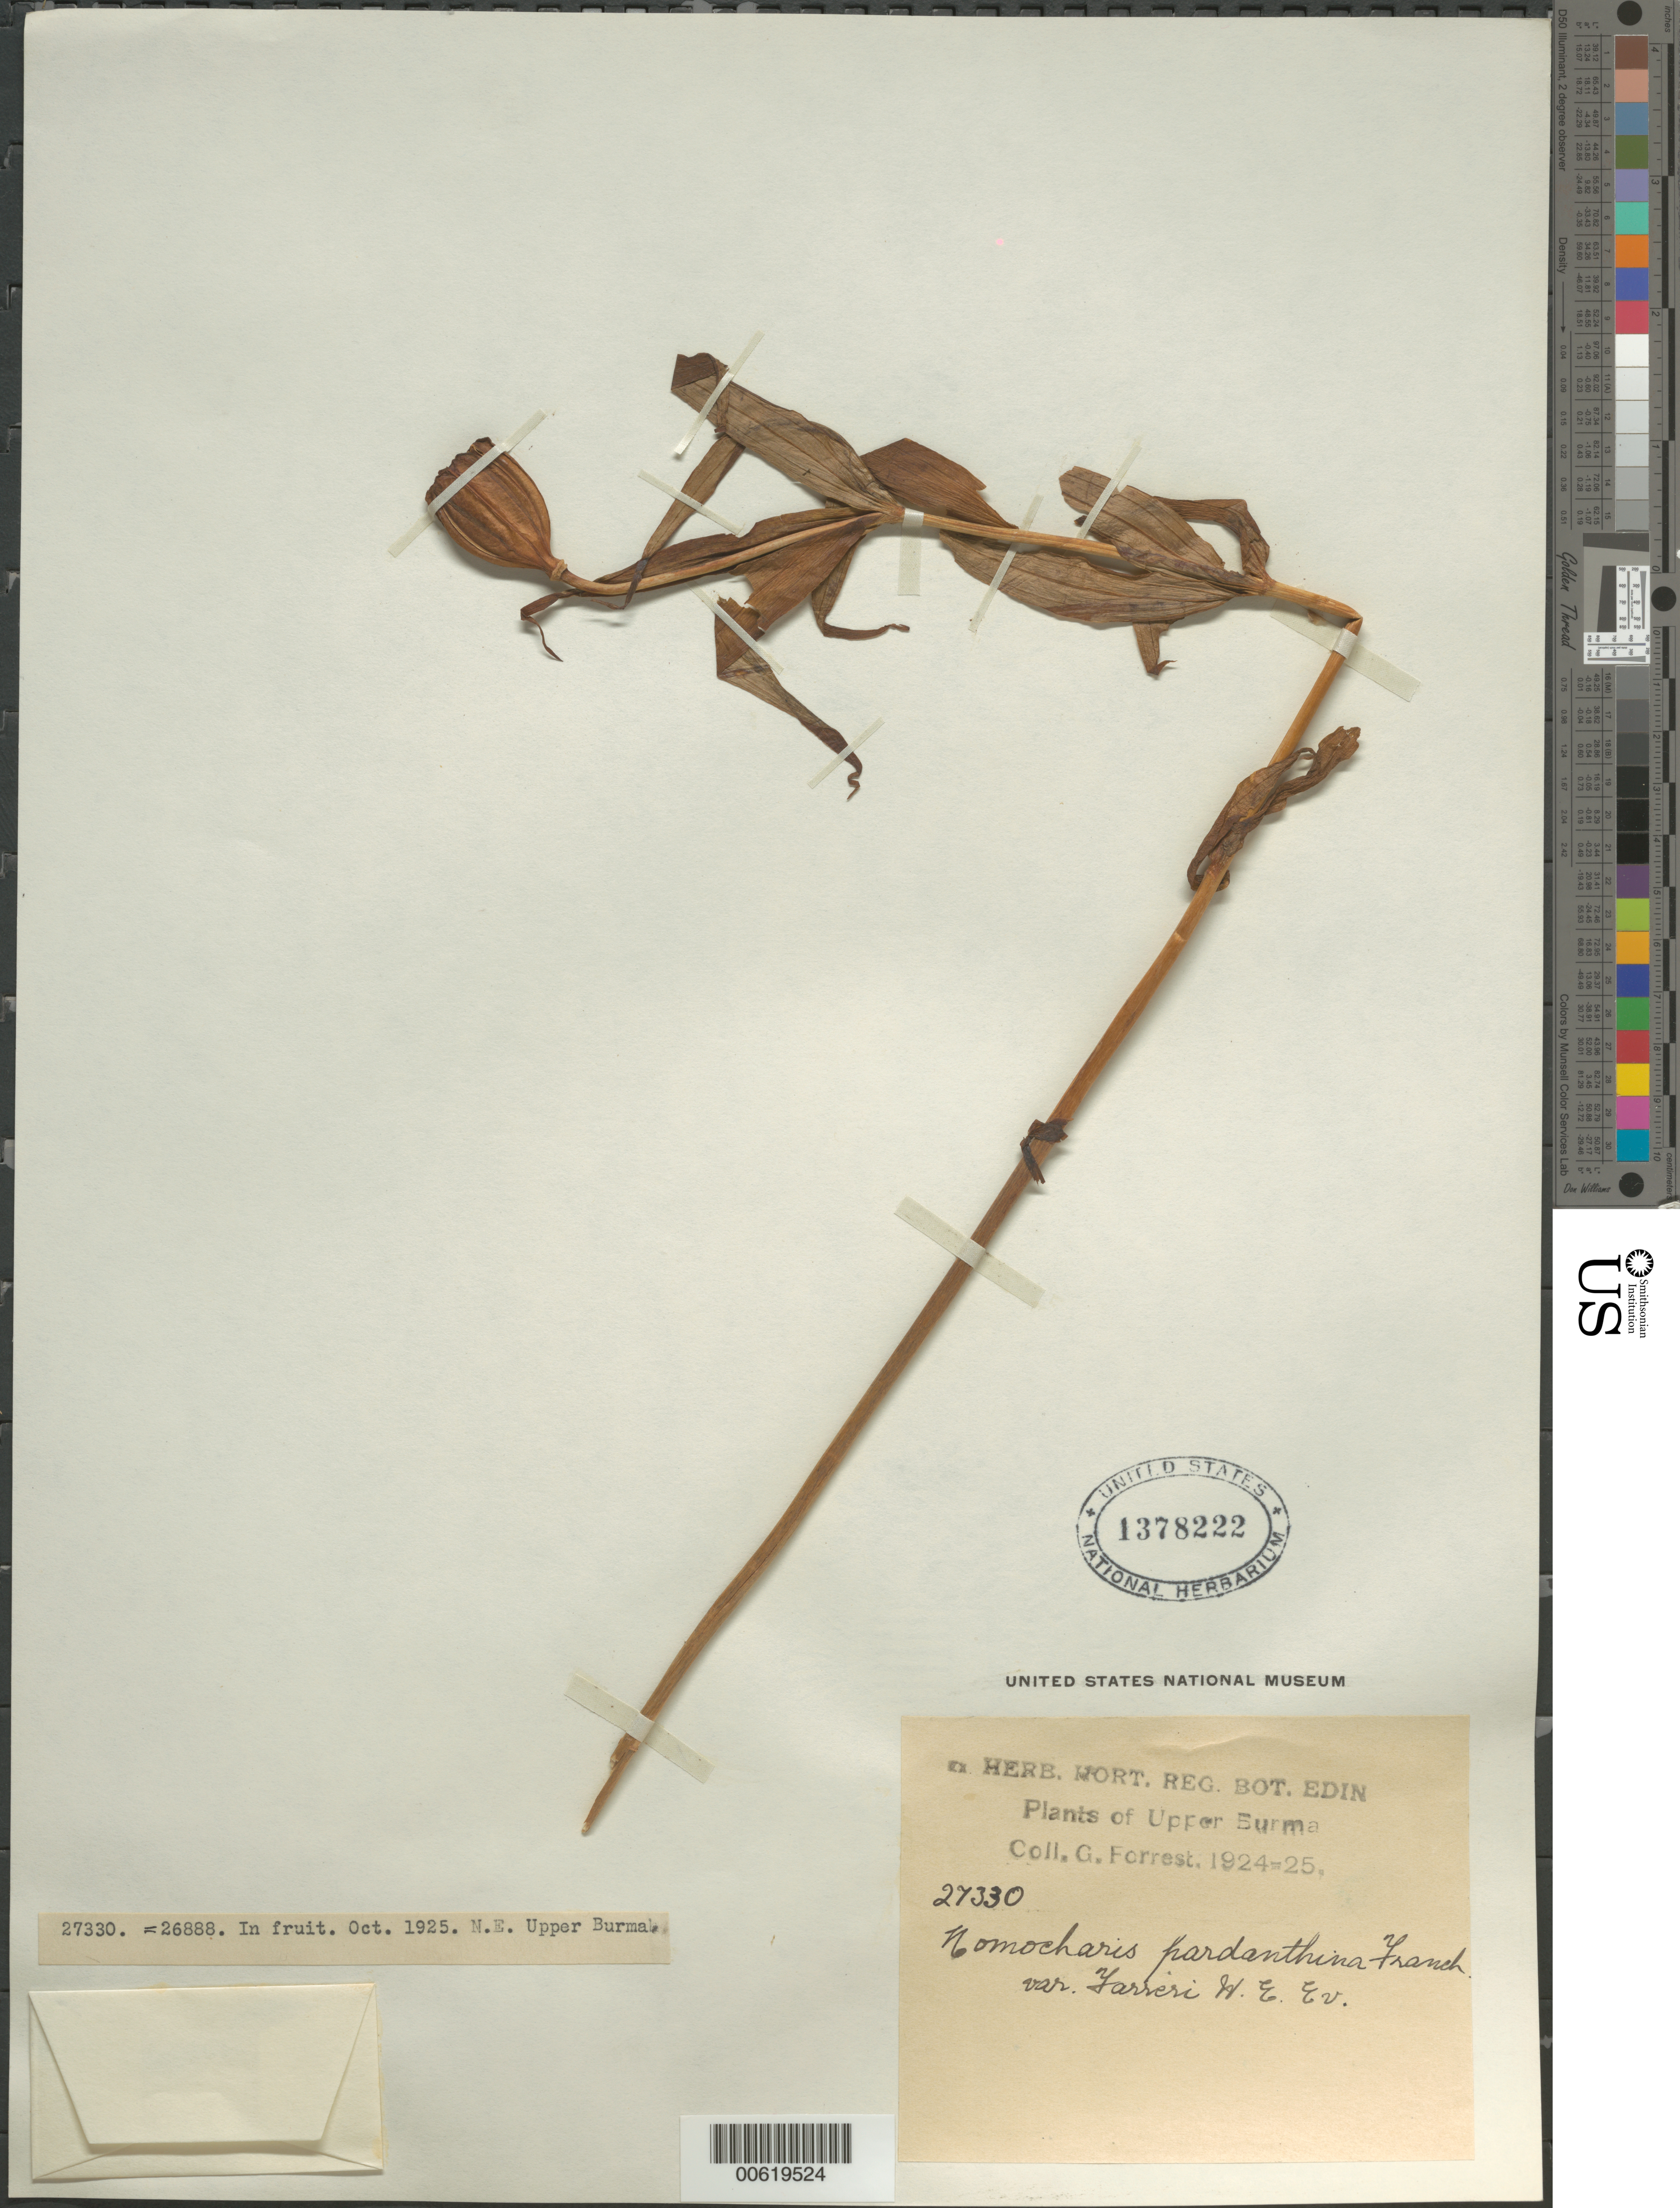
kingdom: Plantae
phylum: Tracheophyta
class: Liliopsida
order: Liliales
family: Liliaceae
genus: Lilium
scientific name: Lilium sp.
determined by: Strong, M. T., (US), Smithsonian Institution - National Museum of Natural History (UNITED STATES)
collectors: G. Forrest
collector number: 27330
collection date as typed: Oct 1925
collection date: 1925-10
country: Myanmar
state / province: Kachin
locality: Amongst dwarf scrub on W. flank of N' Maikha-Salwin divide.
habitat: On open alpine meadows and on hillsides.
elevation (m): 305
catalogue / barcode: US 1378222